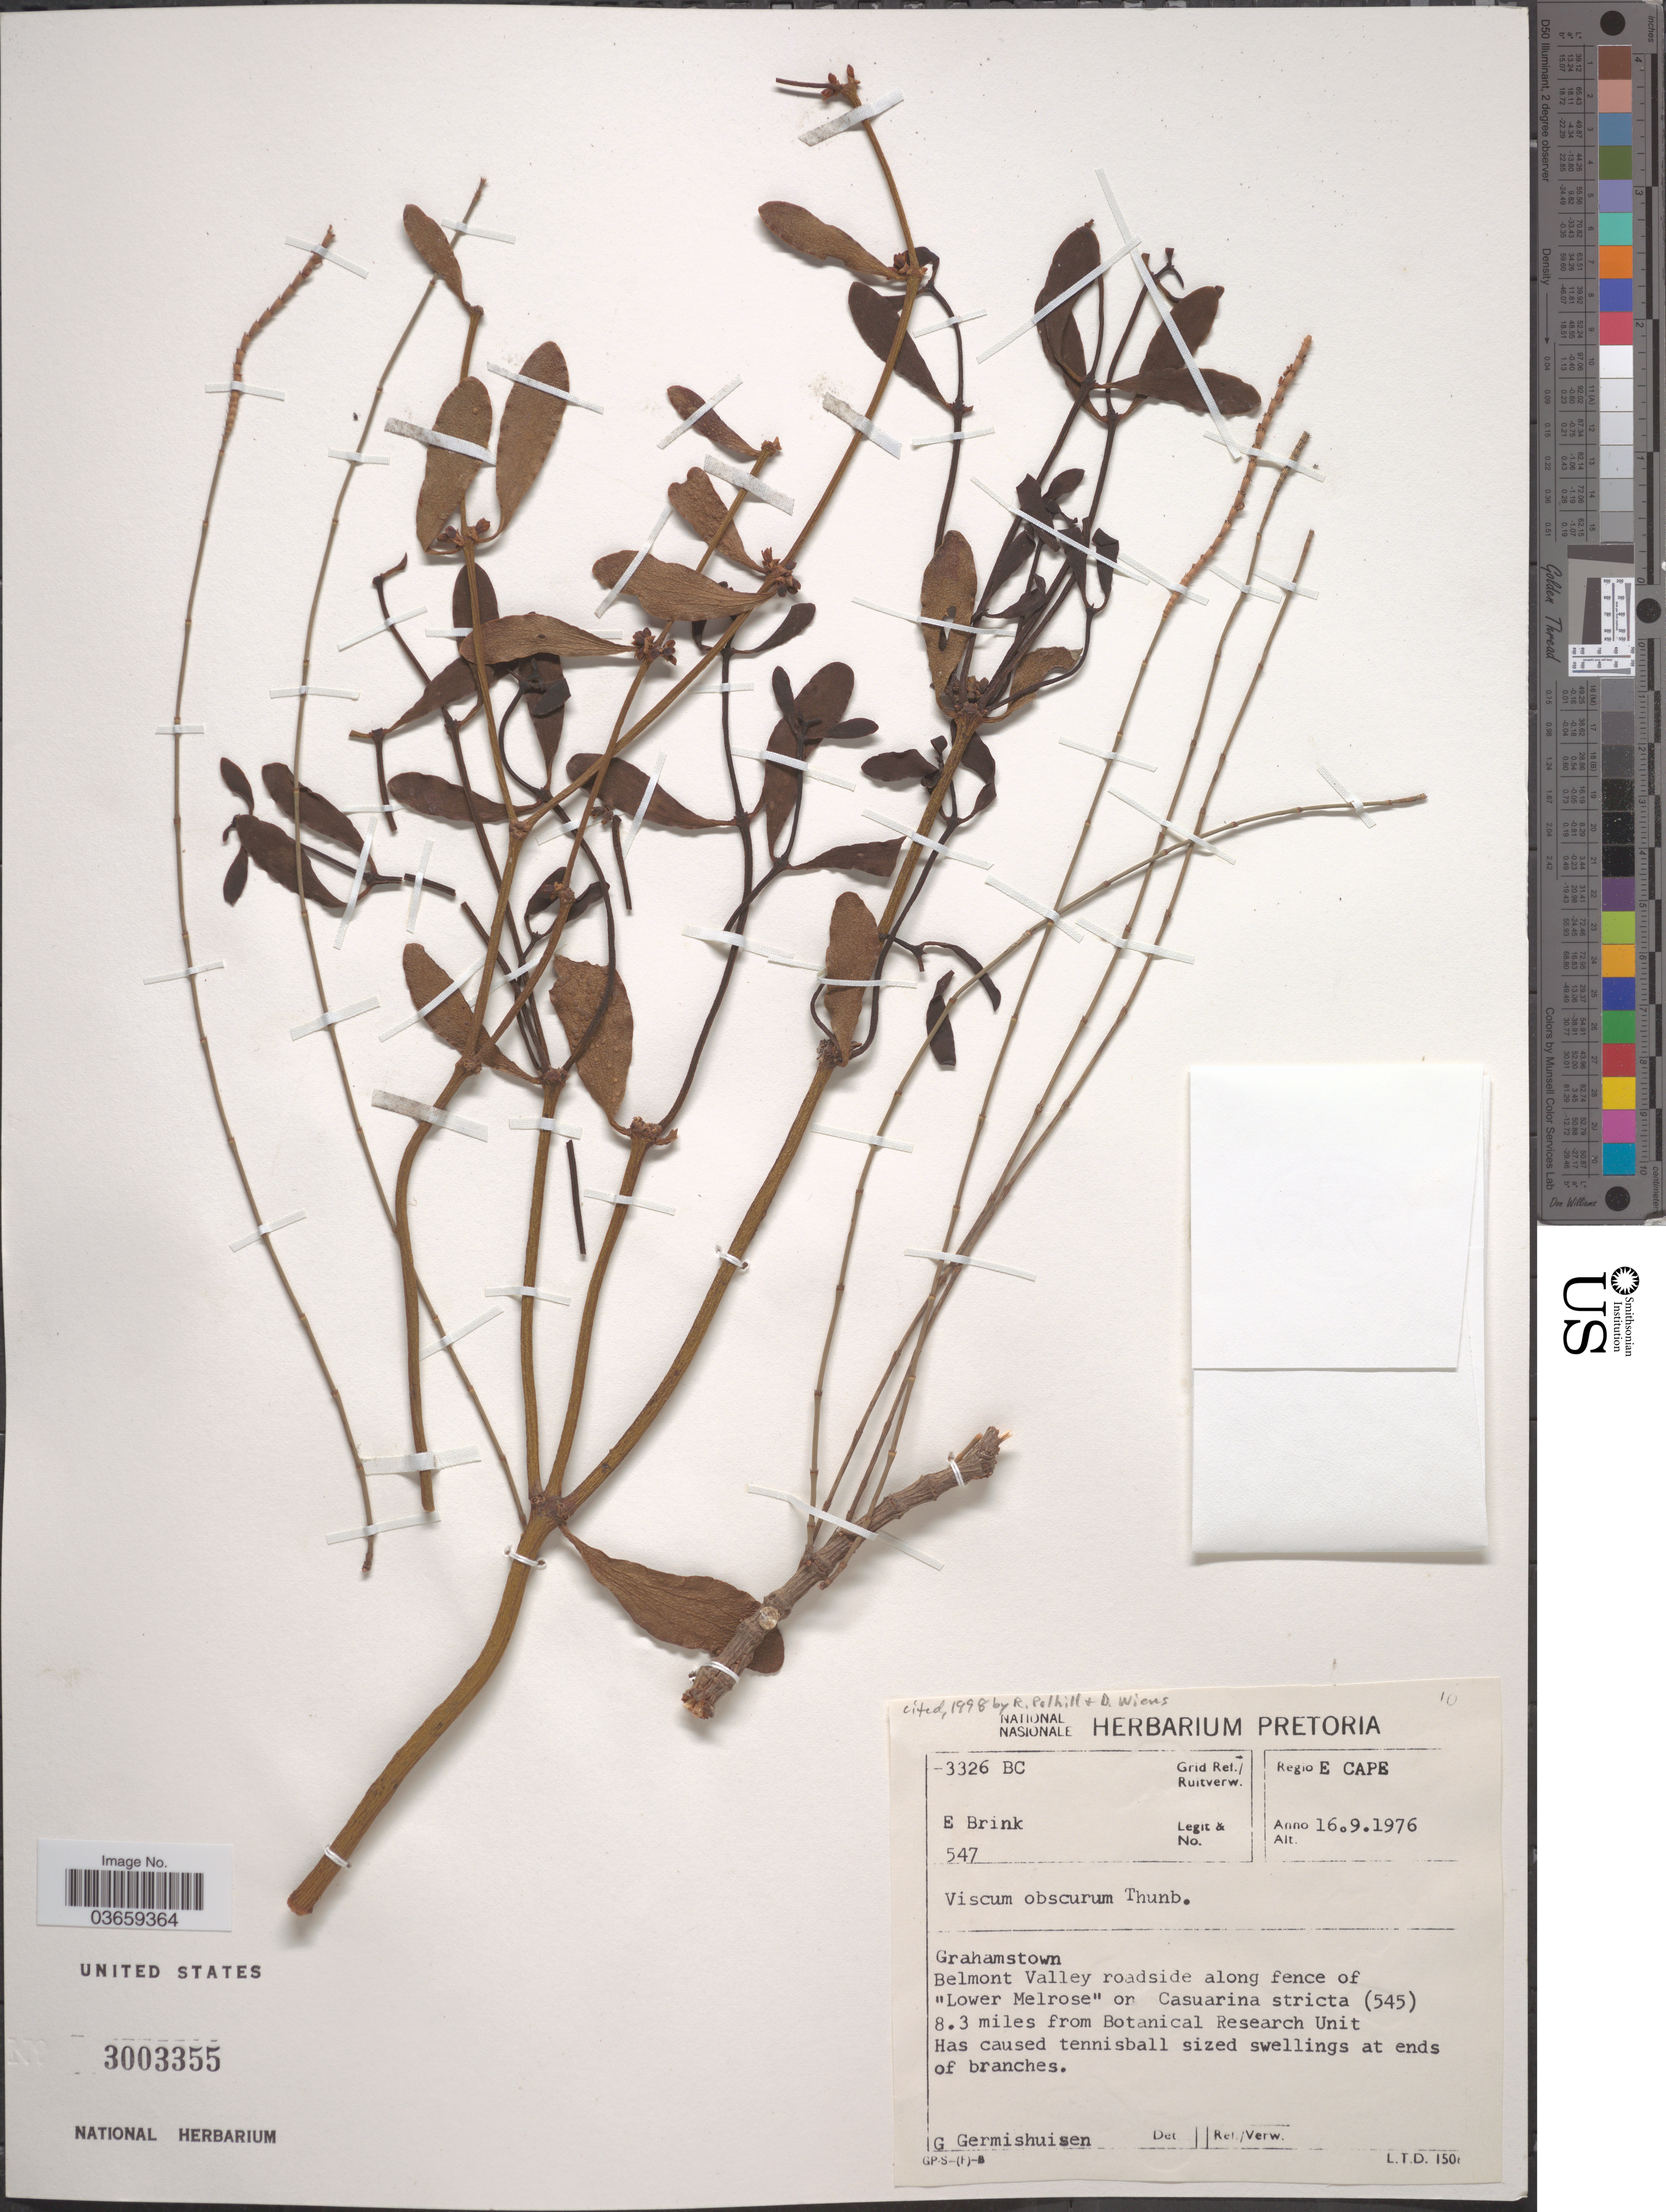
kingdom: Plantae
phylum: Tracheophyta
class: Magnoliopsida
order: Santalales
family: Viscaceae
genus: Viscum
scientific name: Viscum obscurum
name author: Thunb.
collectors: E. Brink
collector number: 547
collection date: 1976-09-16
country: South Africa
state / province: Eastern Cape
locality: Regio E Cape. Grid Ref./Ruitverw. 3326 BC. Grahamstown, Belmont Valley roadside along fence of "Lower Melrose" on Casuarina stricta (545) 8.3 miles from Botancial Research Unit.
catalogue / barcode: US 3003355